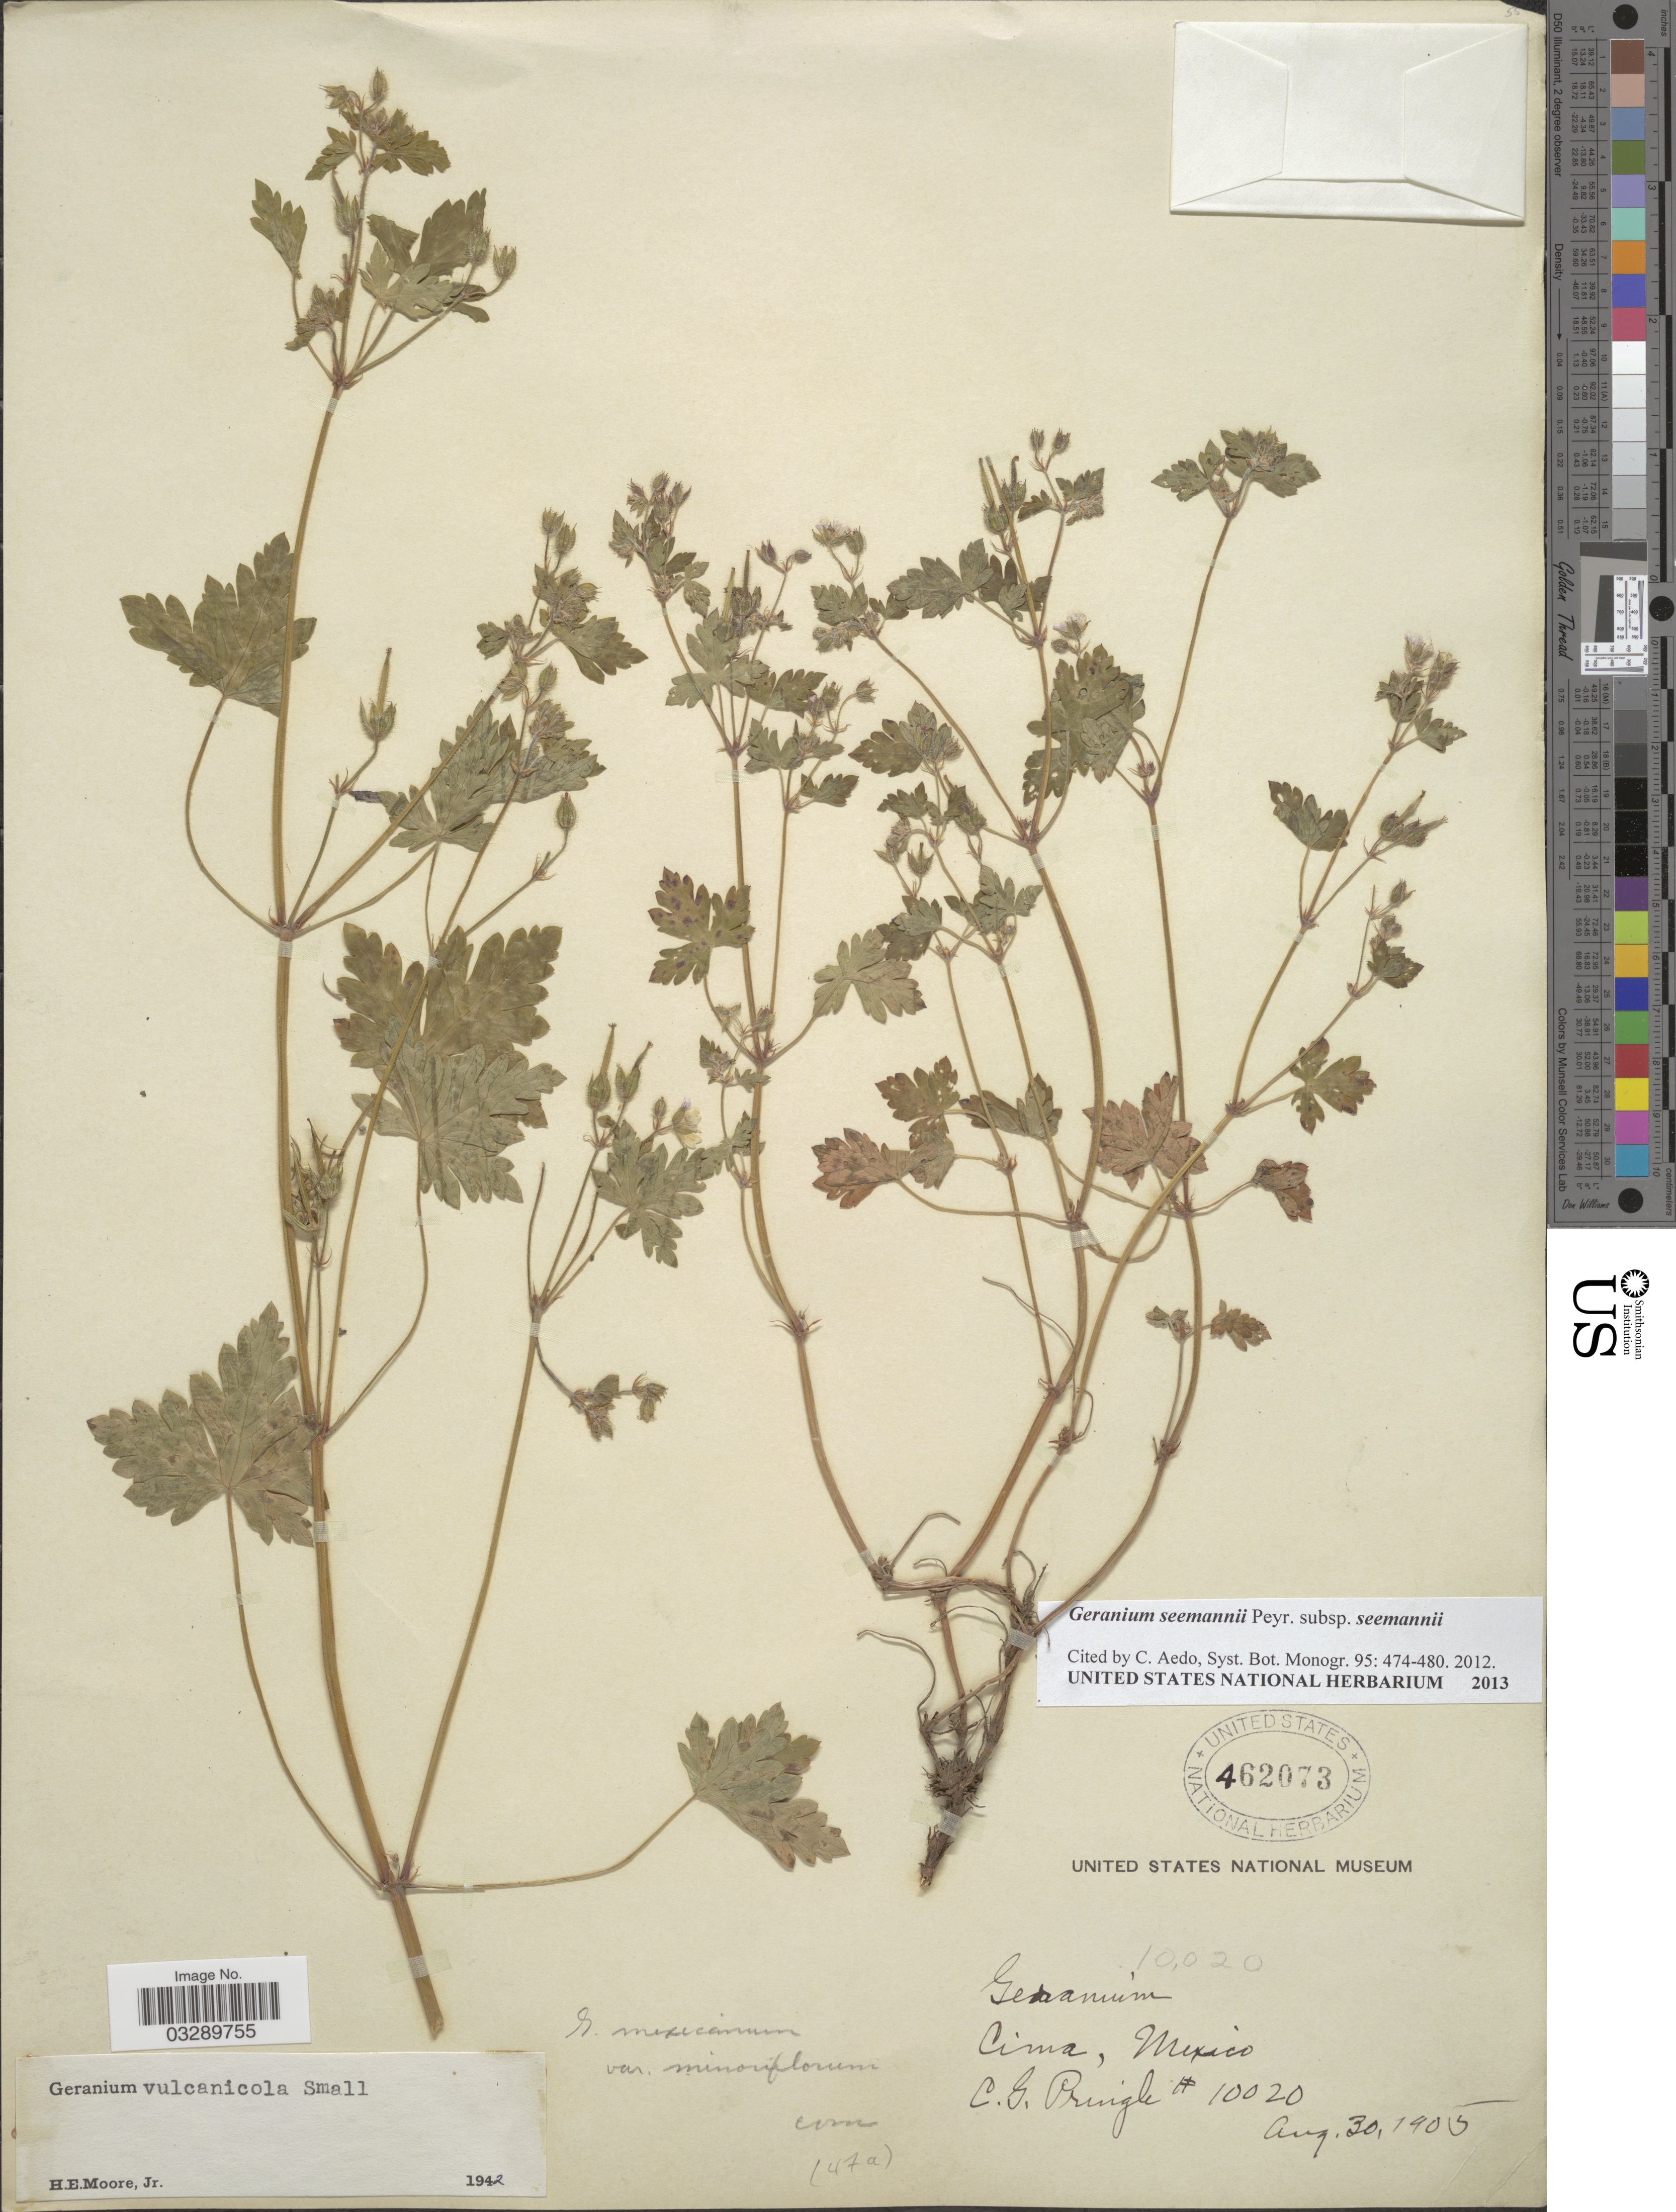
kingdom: Plantae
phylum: Tracheophyta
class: Magnoliopsida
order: Geraniales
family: Geraniaceae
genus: Geranium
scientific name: Geranium seemannii subsp. seemannii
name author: Peyr.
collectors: C. G. Pringle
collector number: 10020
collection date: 1905-08-30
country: Mexico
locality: Cima.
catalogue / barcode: US 462073